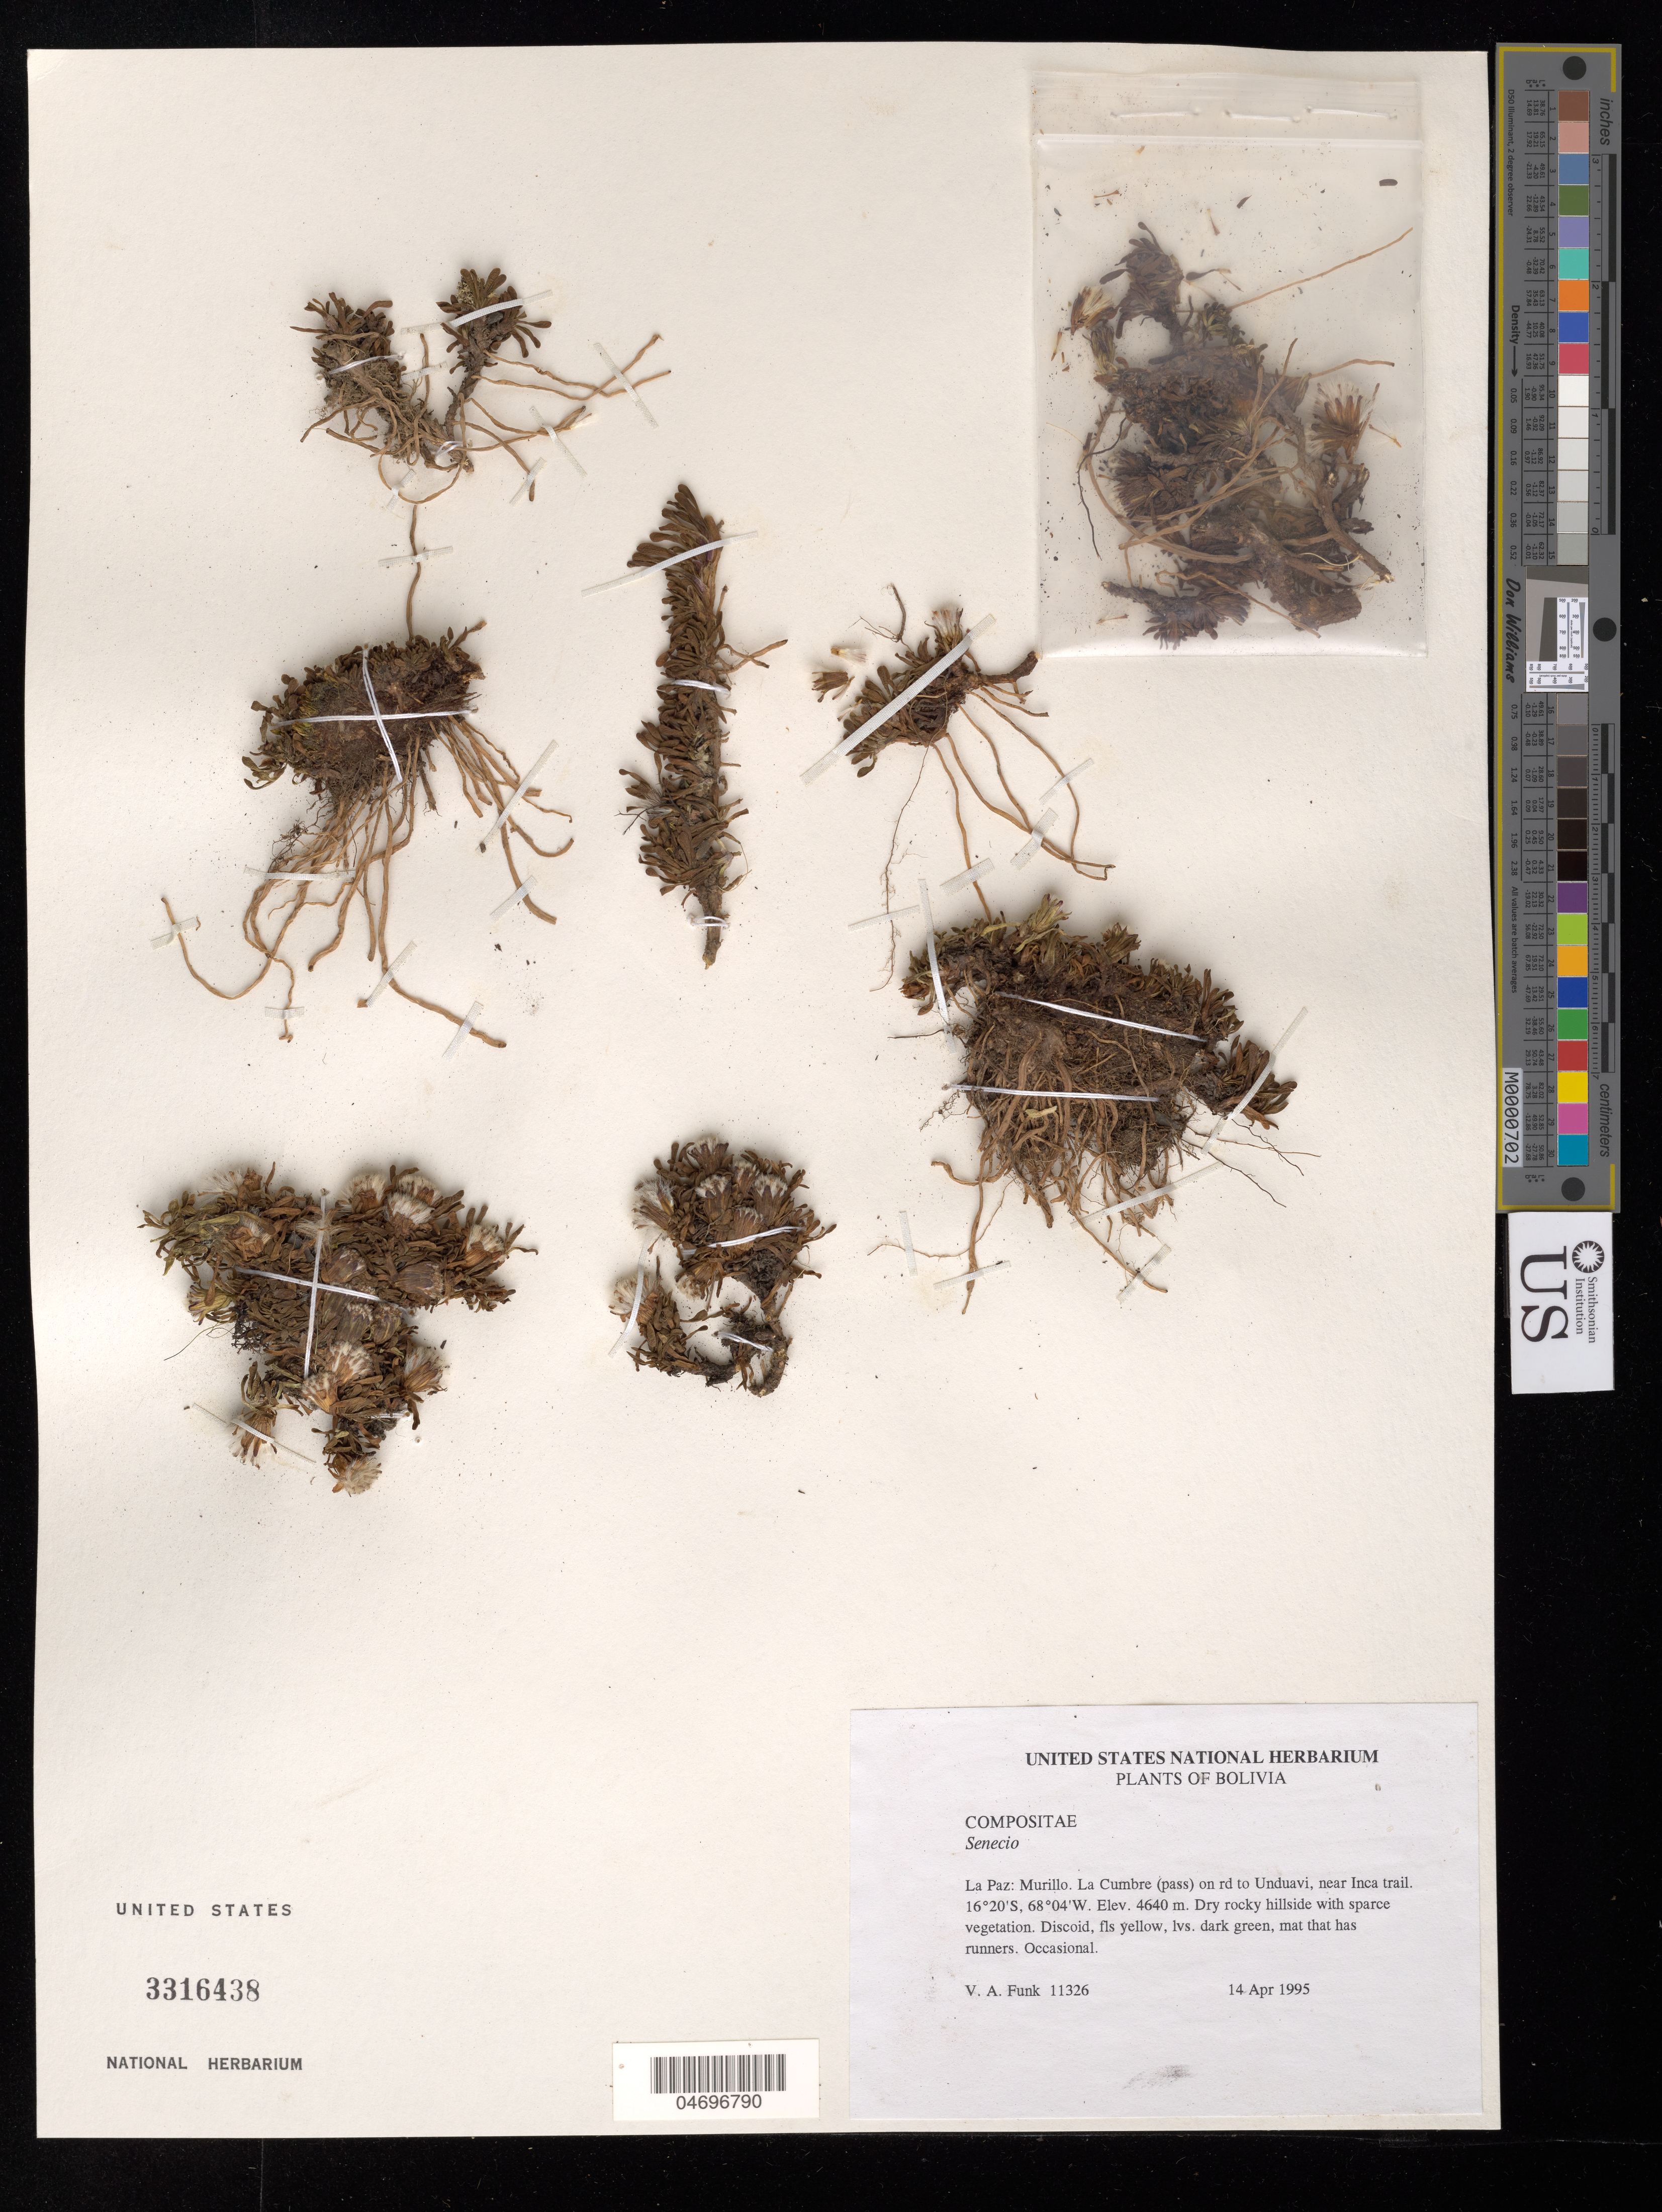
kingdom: Plantae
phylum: Tracheophyta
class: Magnoliopsida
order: Asterales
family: Asteraceae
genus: Senecio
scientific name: Senecio sp.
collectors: V. Funk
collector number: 11326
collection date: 1995-04-14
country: Bolivia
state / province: La Paz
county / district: Murillo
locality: La Cumbre (pass) on rd to Unduavi, near Inca trail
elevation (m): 4640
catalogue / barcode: US 3316438